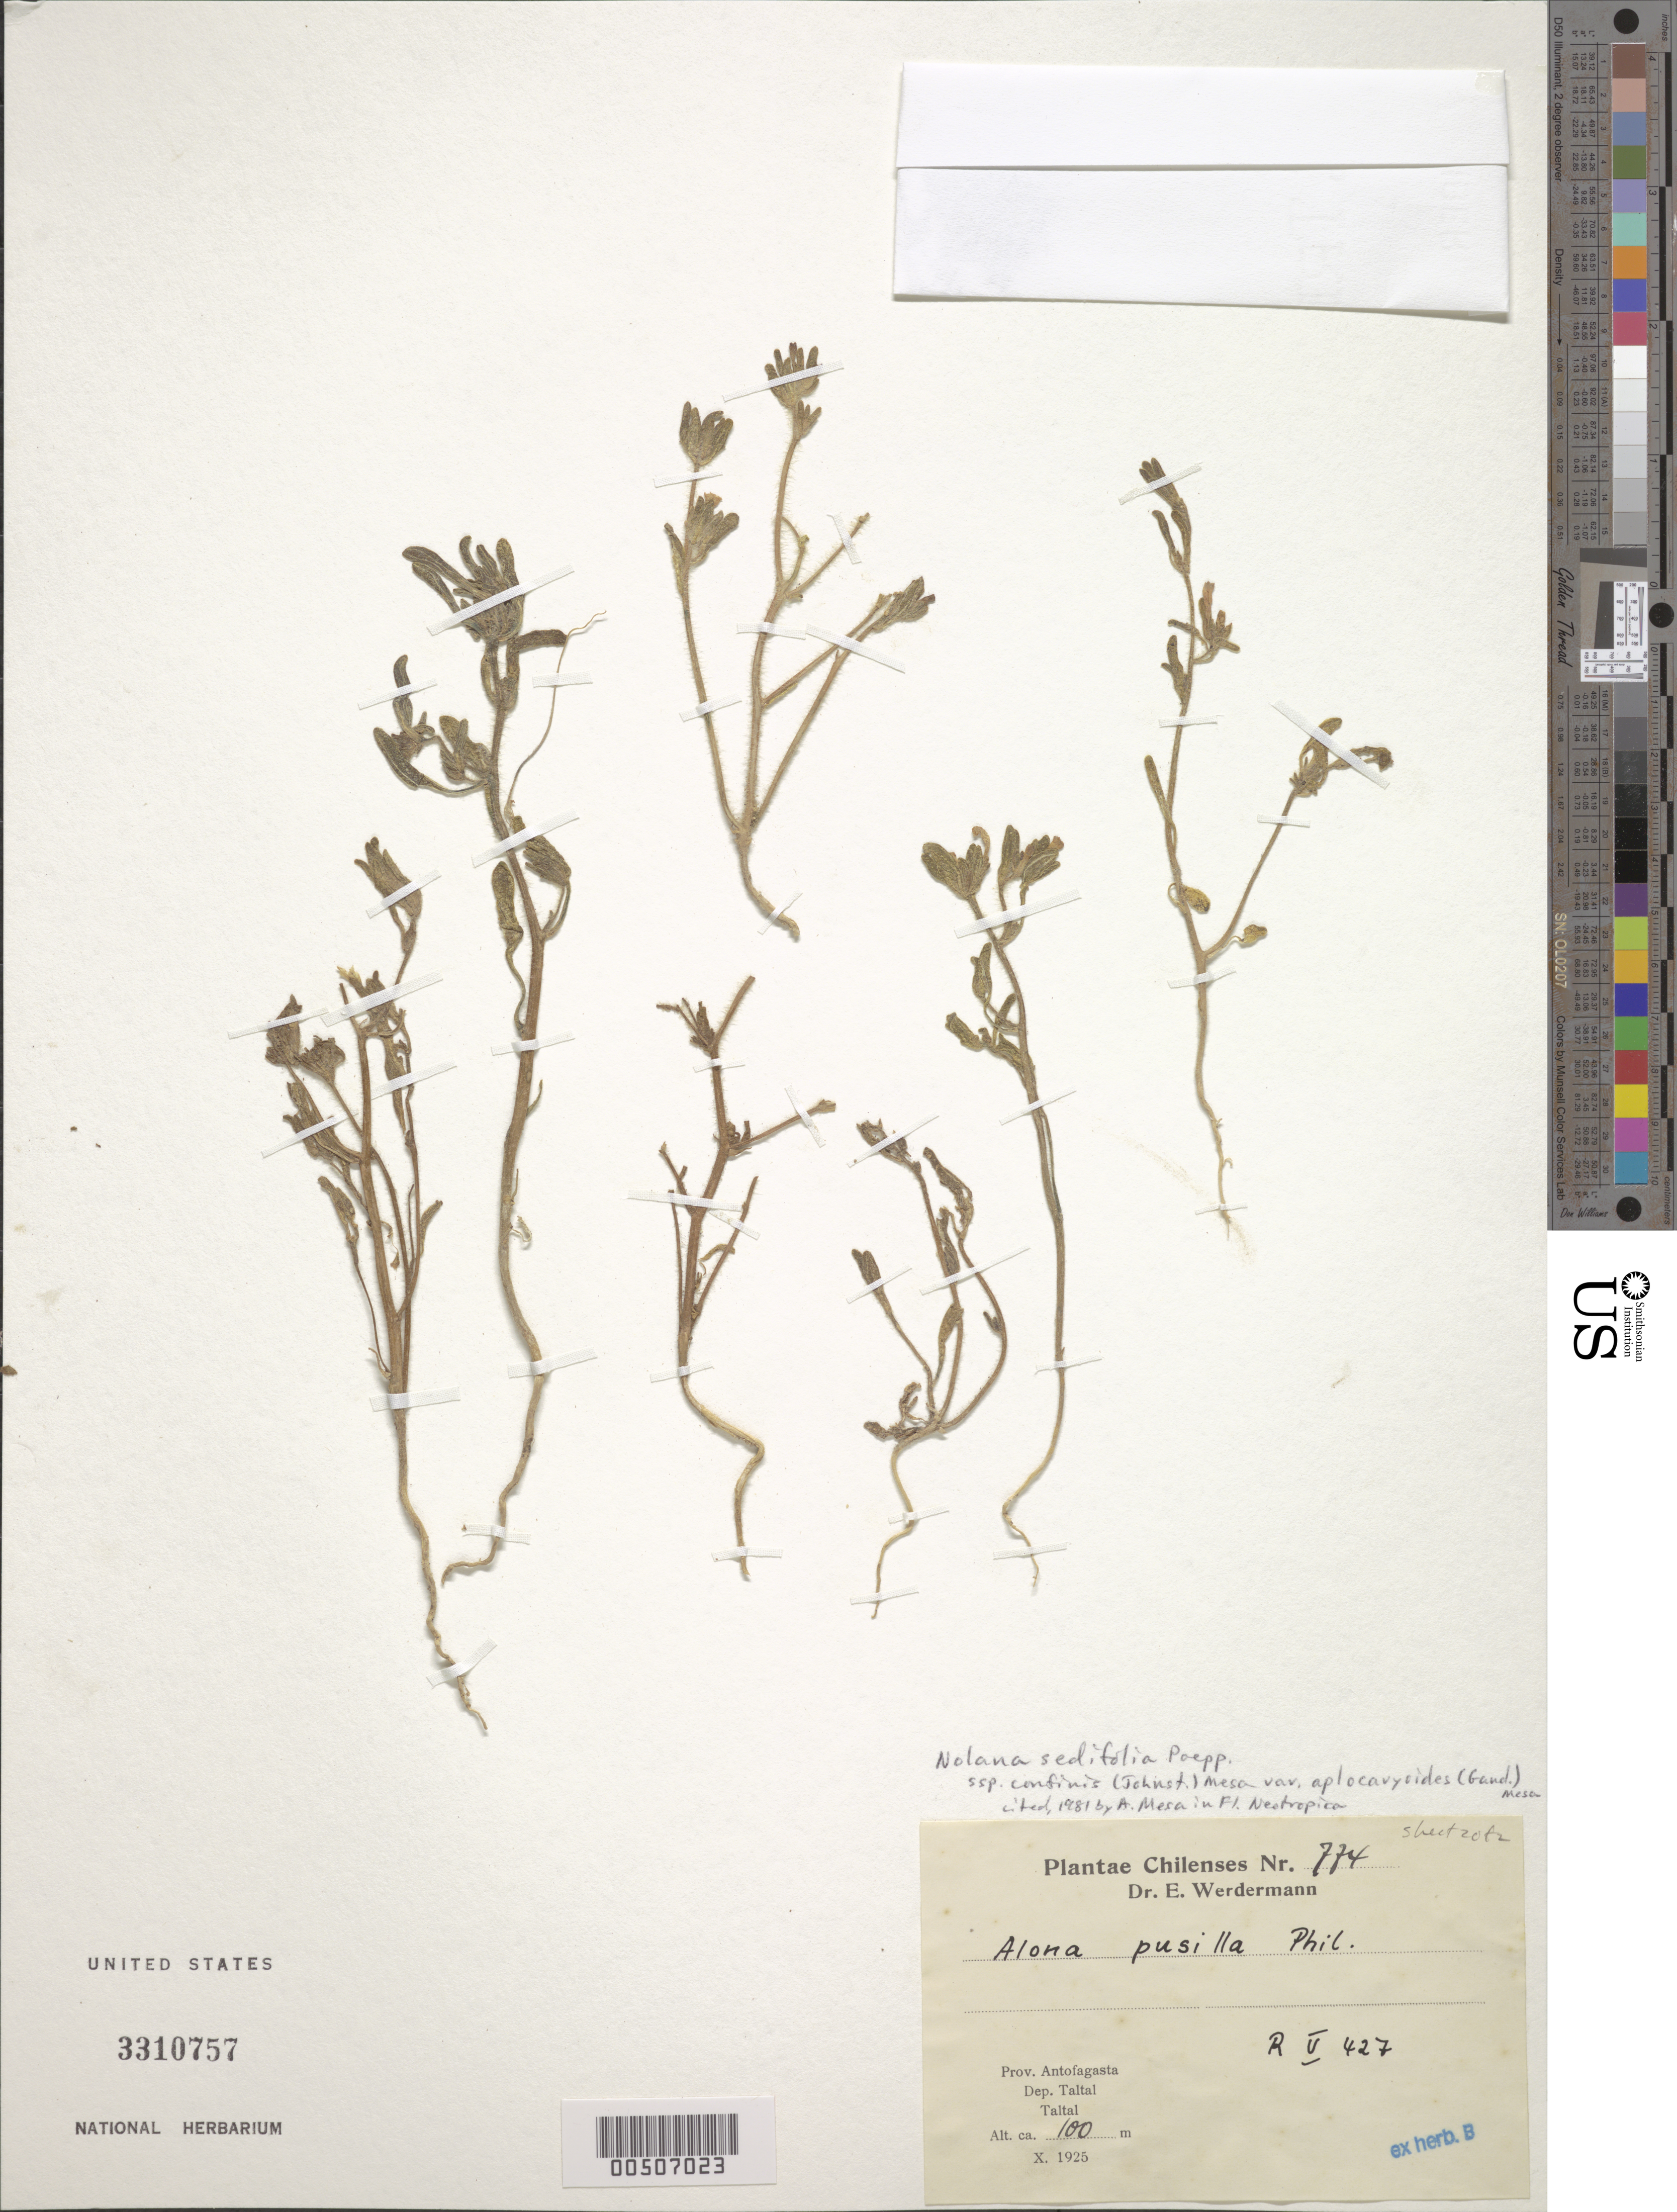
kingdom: Plantae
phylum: Tracheophyta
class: Magnoliopsida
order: Solanales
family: Solanaceae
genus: Nolana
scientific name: Nolana sedifolia subsp. confinis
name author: (I.M. Johnst.) Mesa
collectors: E. Werdermann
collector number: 774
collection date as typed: Oct 1925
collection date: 1925-10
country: Chile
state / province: Antofagasta (II)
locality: Taltal dept., taltal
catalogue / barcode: US 3310757